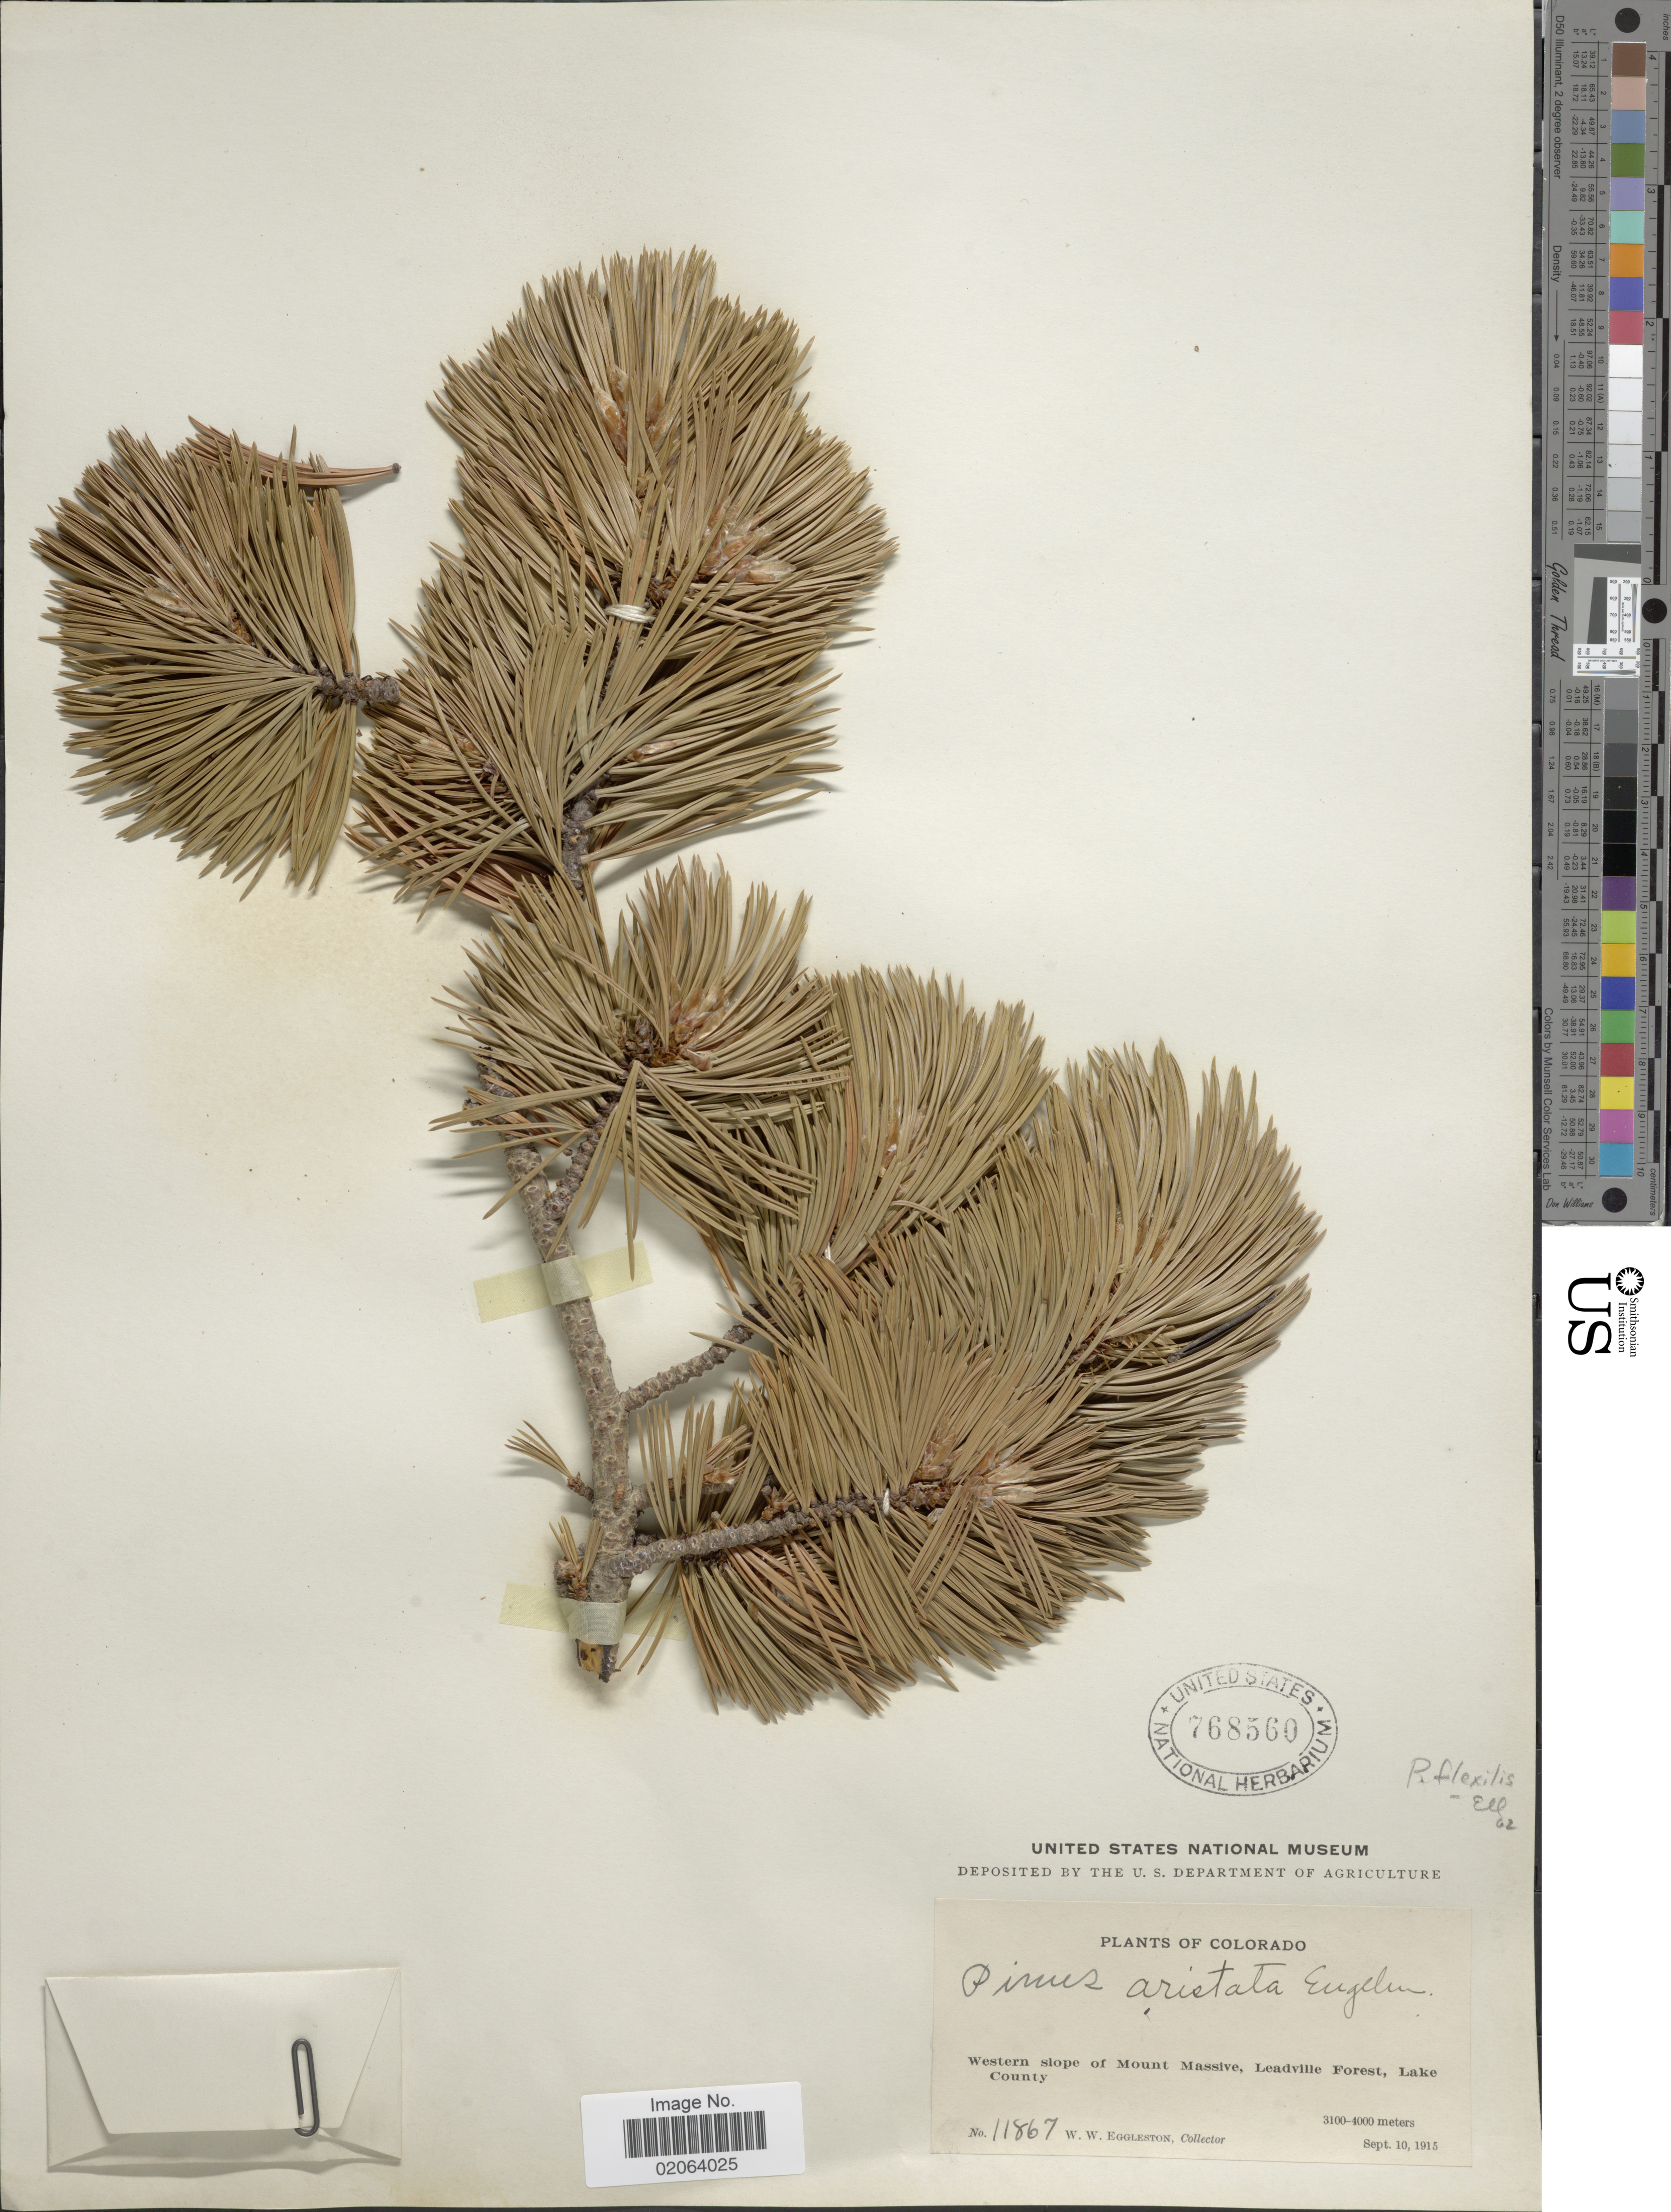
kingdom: Plantae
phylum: Tracheophyta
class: Pinopsida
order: Pinales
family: Pinaceae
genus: Pinus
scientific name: Pinus flexilis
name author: E. James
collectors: W. W. Eggleston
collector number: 11867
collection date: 1915-09-10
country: United States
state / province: Colorado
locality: Western slope of Mount Massive, Leadville Forest, Lake County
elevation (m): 3100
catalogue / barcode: US 768560